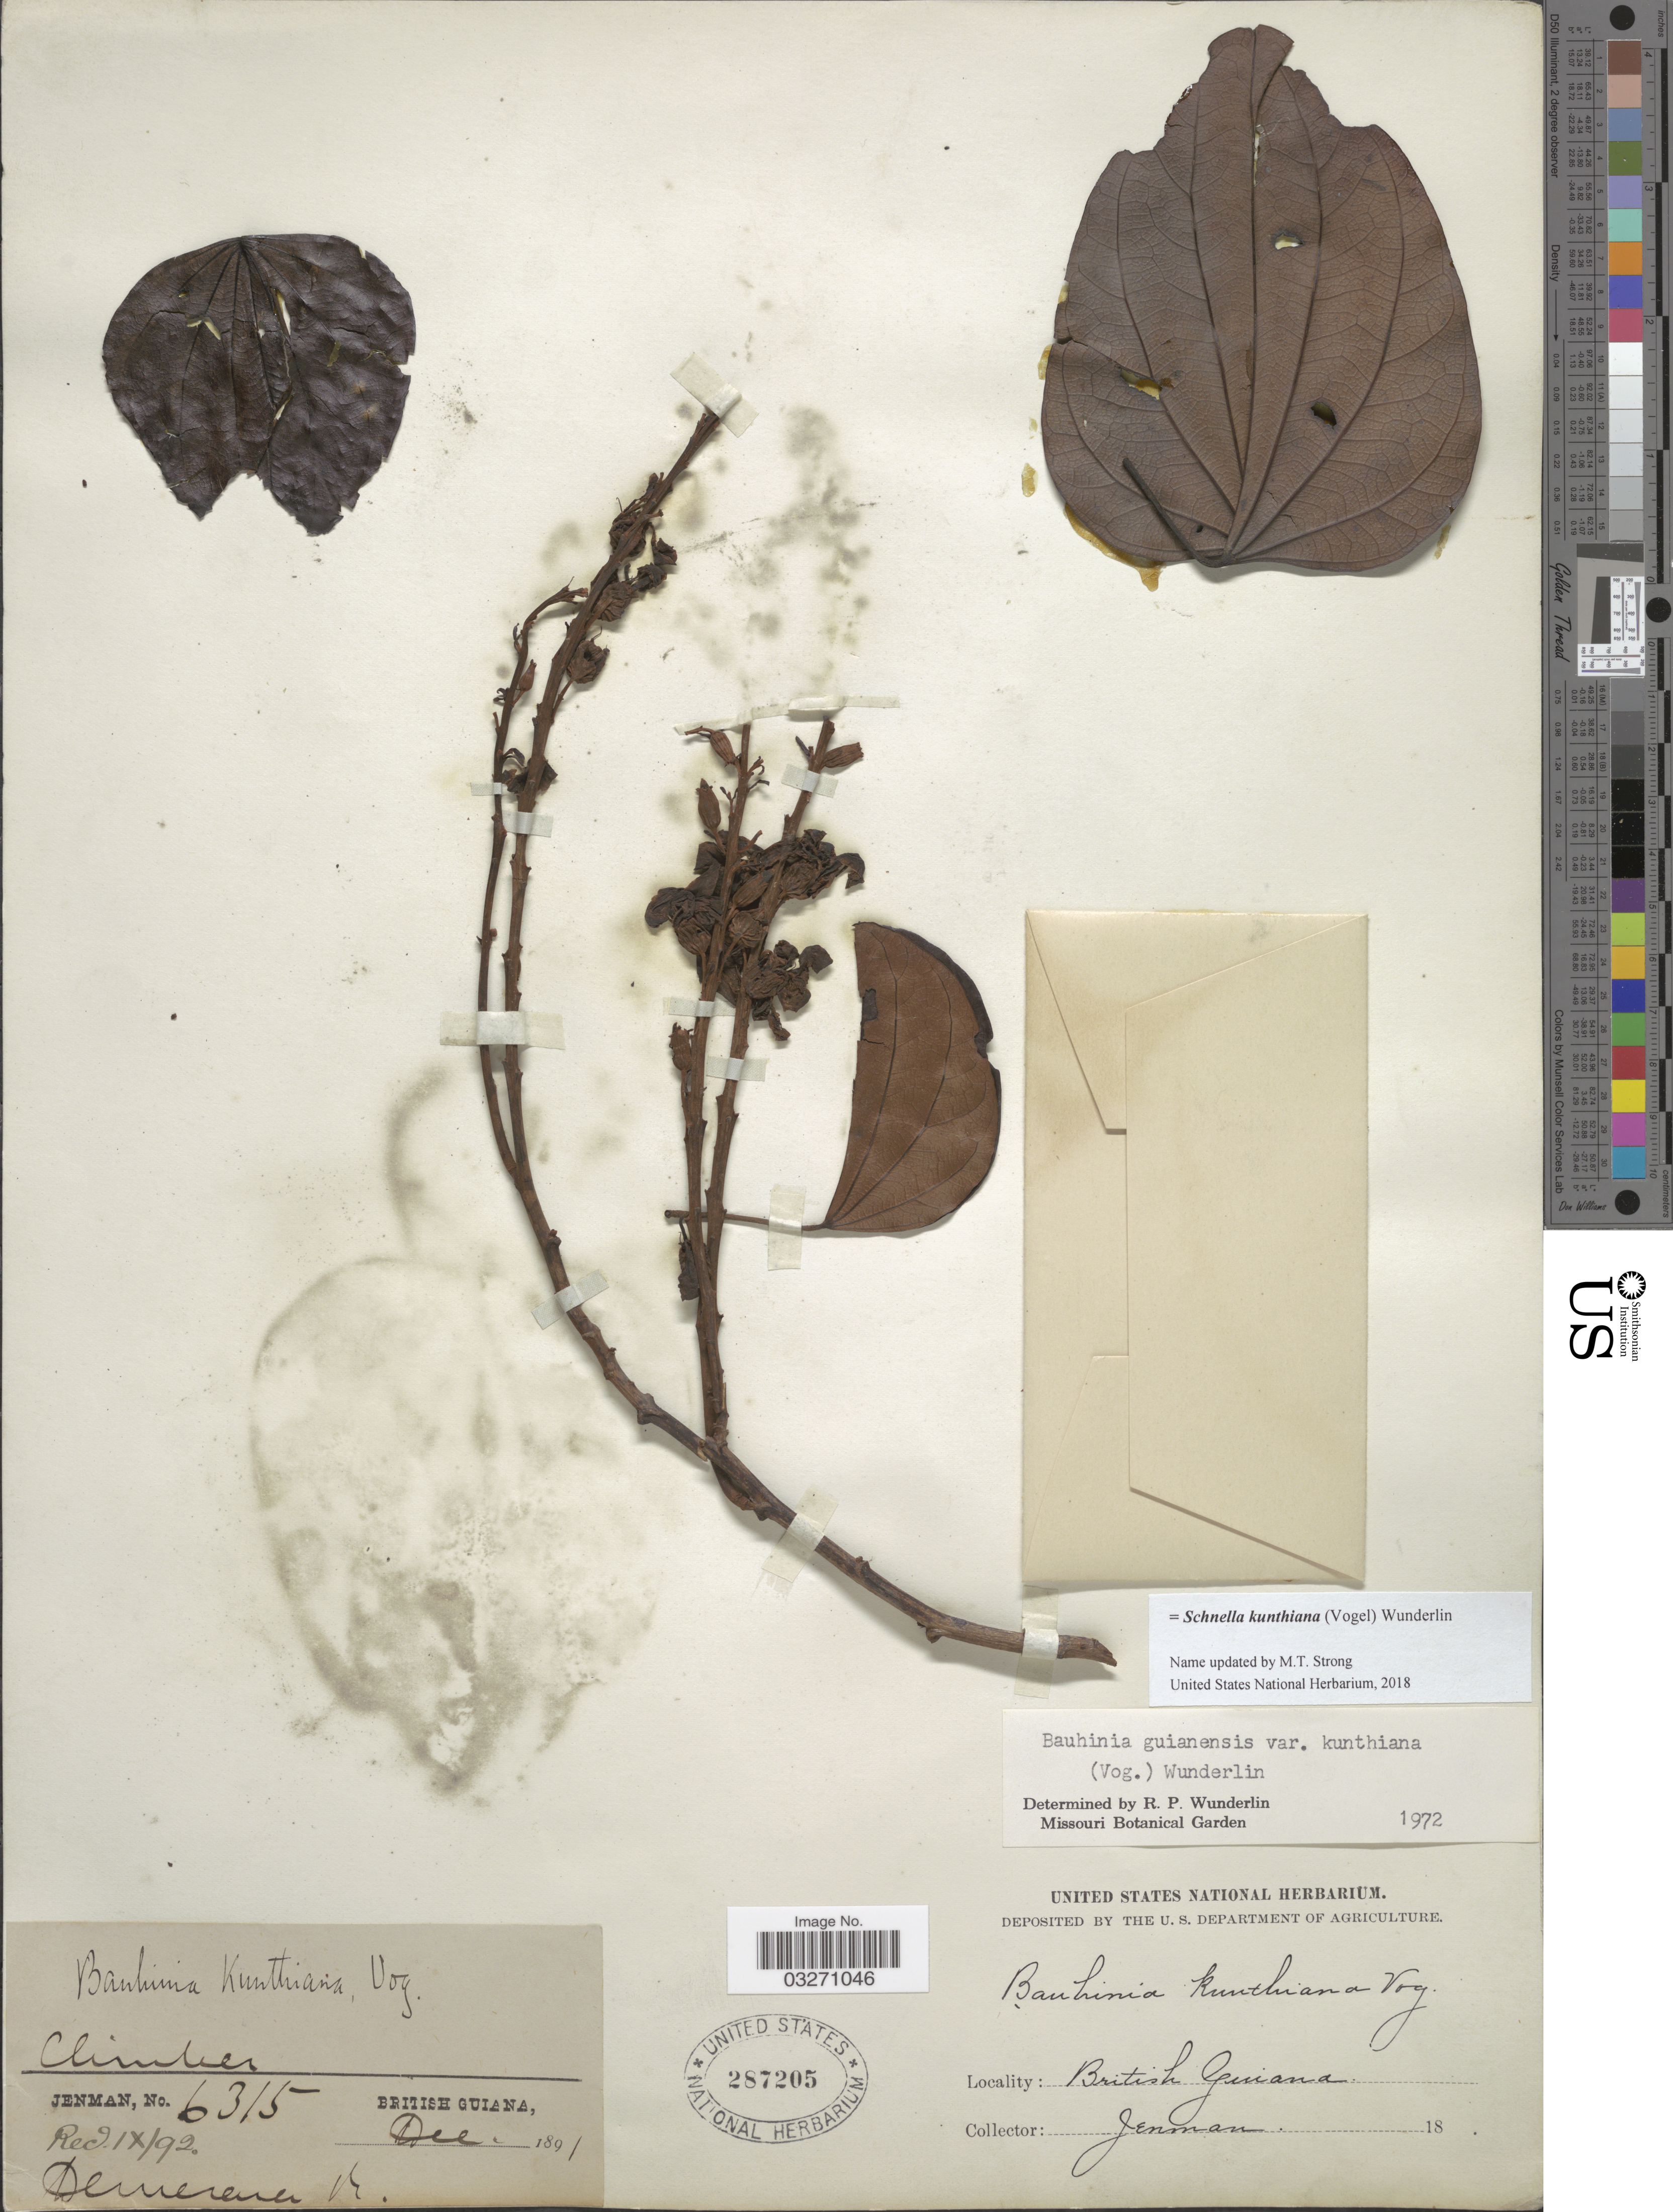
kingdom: Plantae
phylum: Tracheophyta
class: Magnoliopsida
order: Fabales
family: Fabaceae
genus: Schnella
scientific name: Schnella kunthiana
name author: (Vogel) Wunderlin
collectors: -. Jenman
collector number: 6315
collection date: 1891-12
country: Guyana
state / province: Demerara-Mahaica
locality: British Guiana, Demerara R.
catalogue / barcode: US 287205